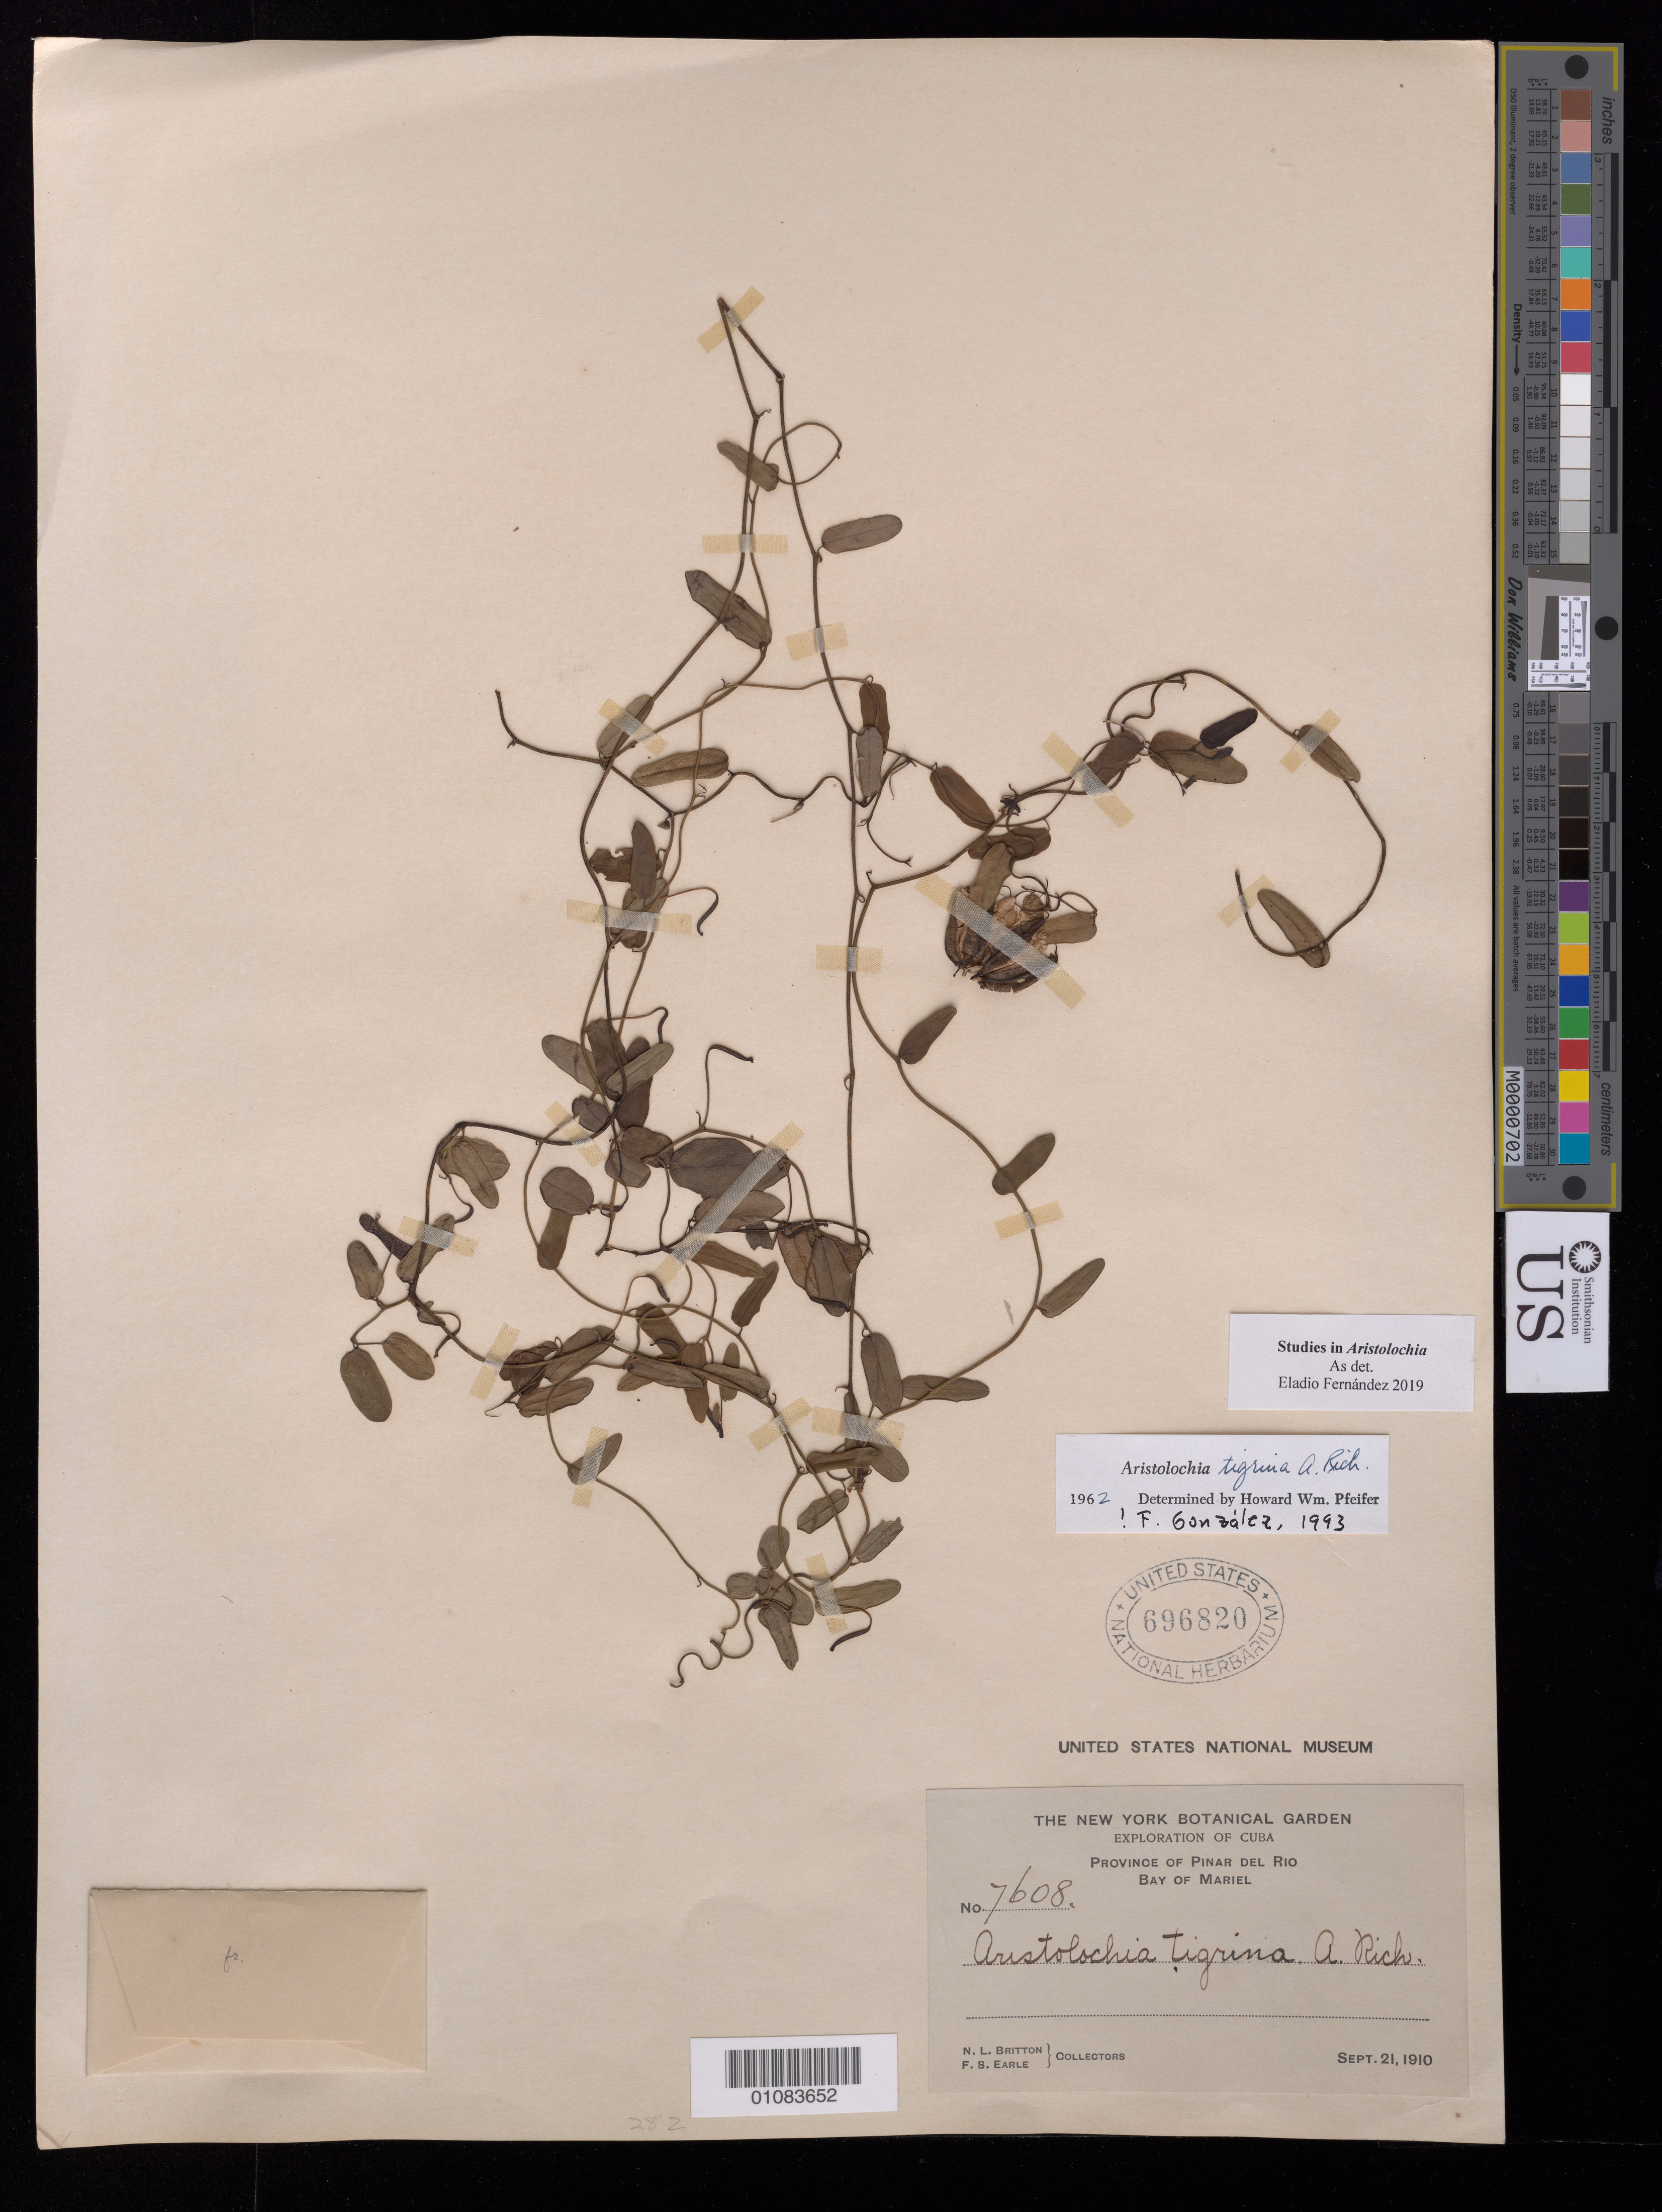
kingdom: Plantae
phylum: Tracheophyta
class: Magnoliopsida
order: Piperales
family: Aristolochiaceae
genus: Aristolochia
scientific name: Aristolochia rugosa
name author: Lam.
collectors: N. Britton & F. S. Earle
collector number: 7608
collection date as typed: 21 Sep 1910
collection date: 1910-09-21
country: Cuba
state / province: Pinar del Rio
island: Cuba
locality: Bay of Mariel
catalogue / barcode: US 696820